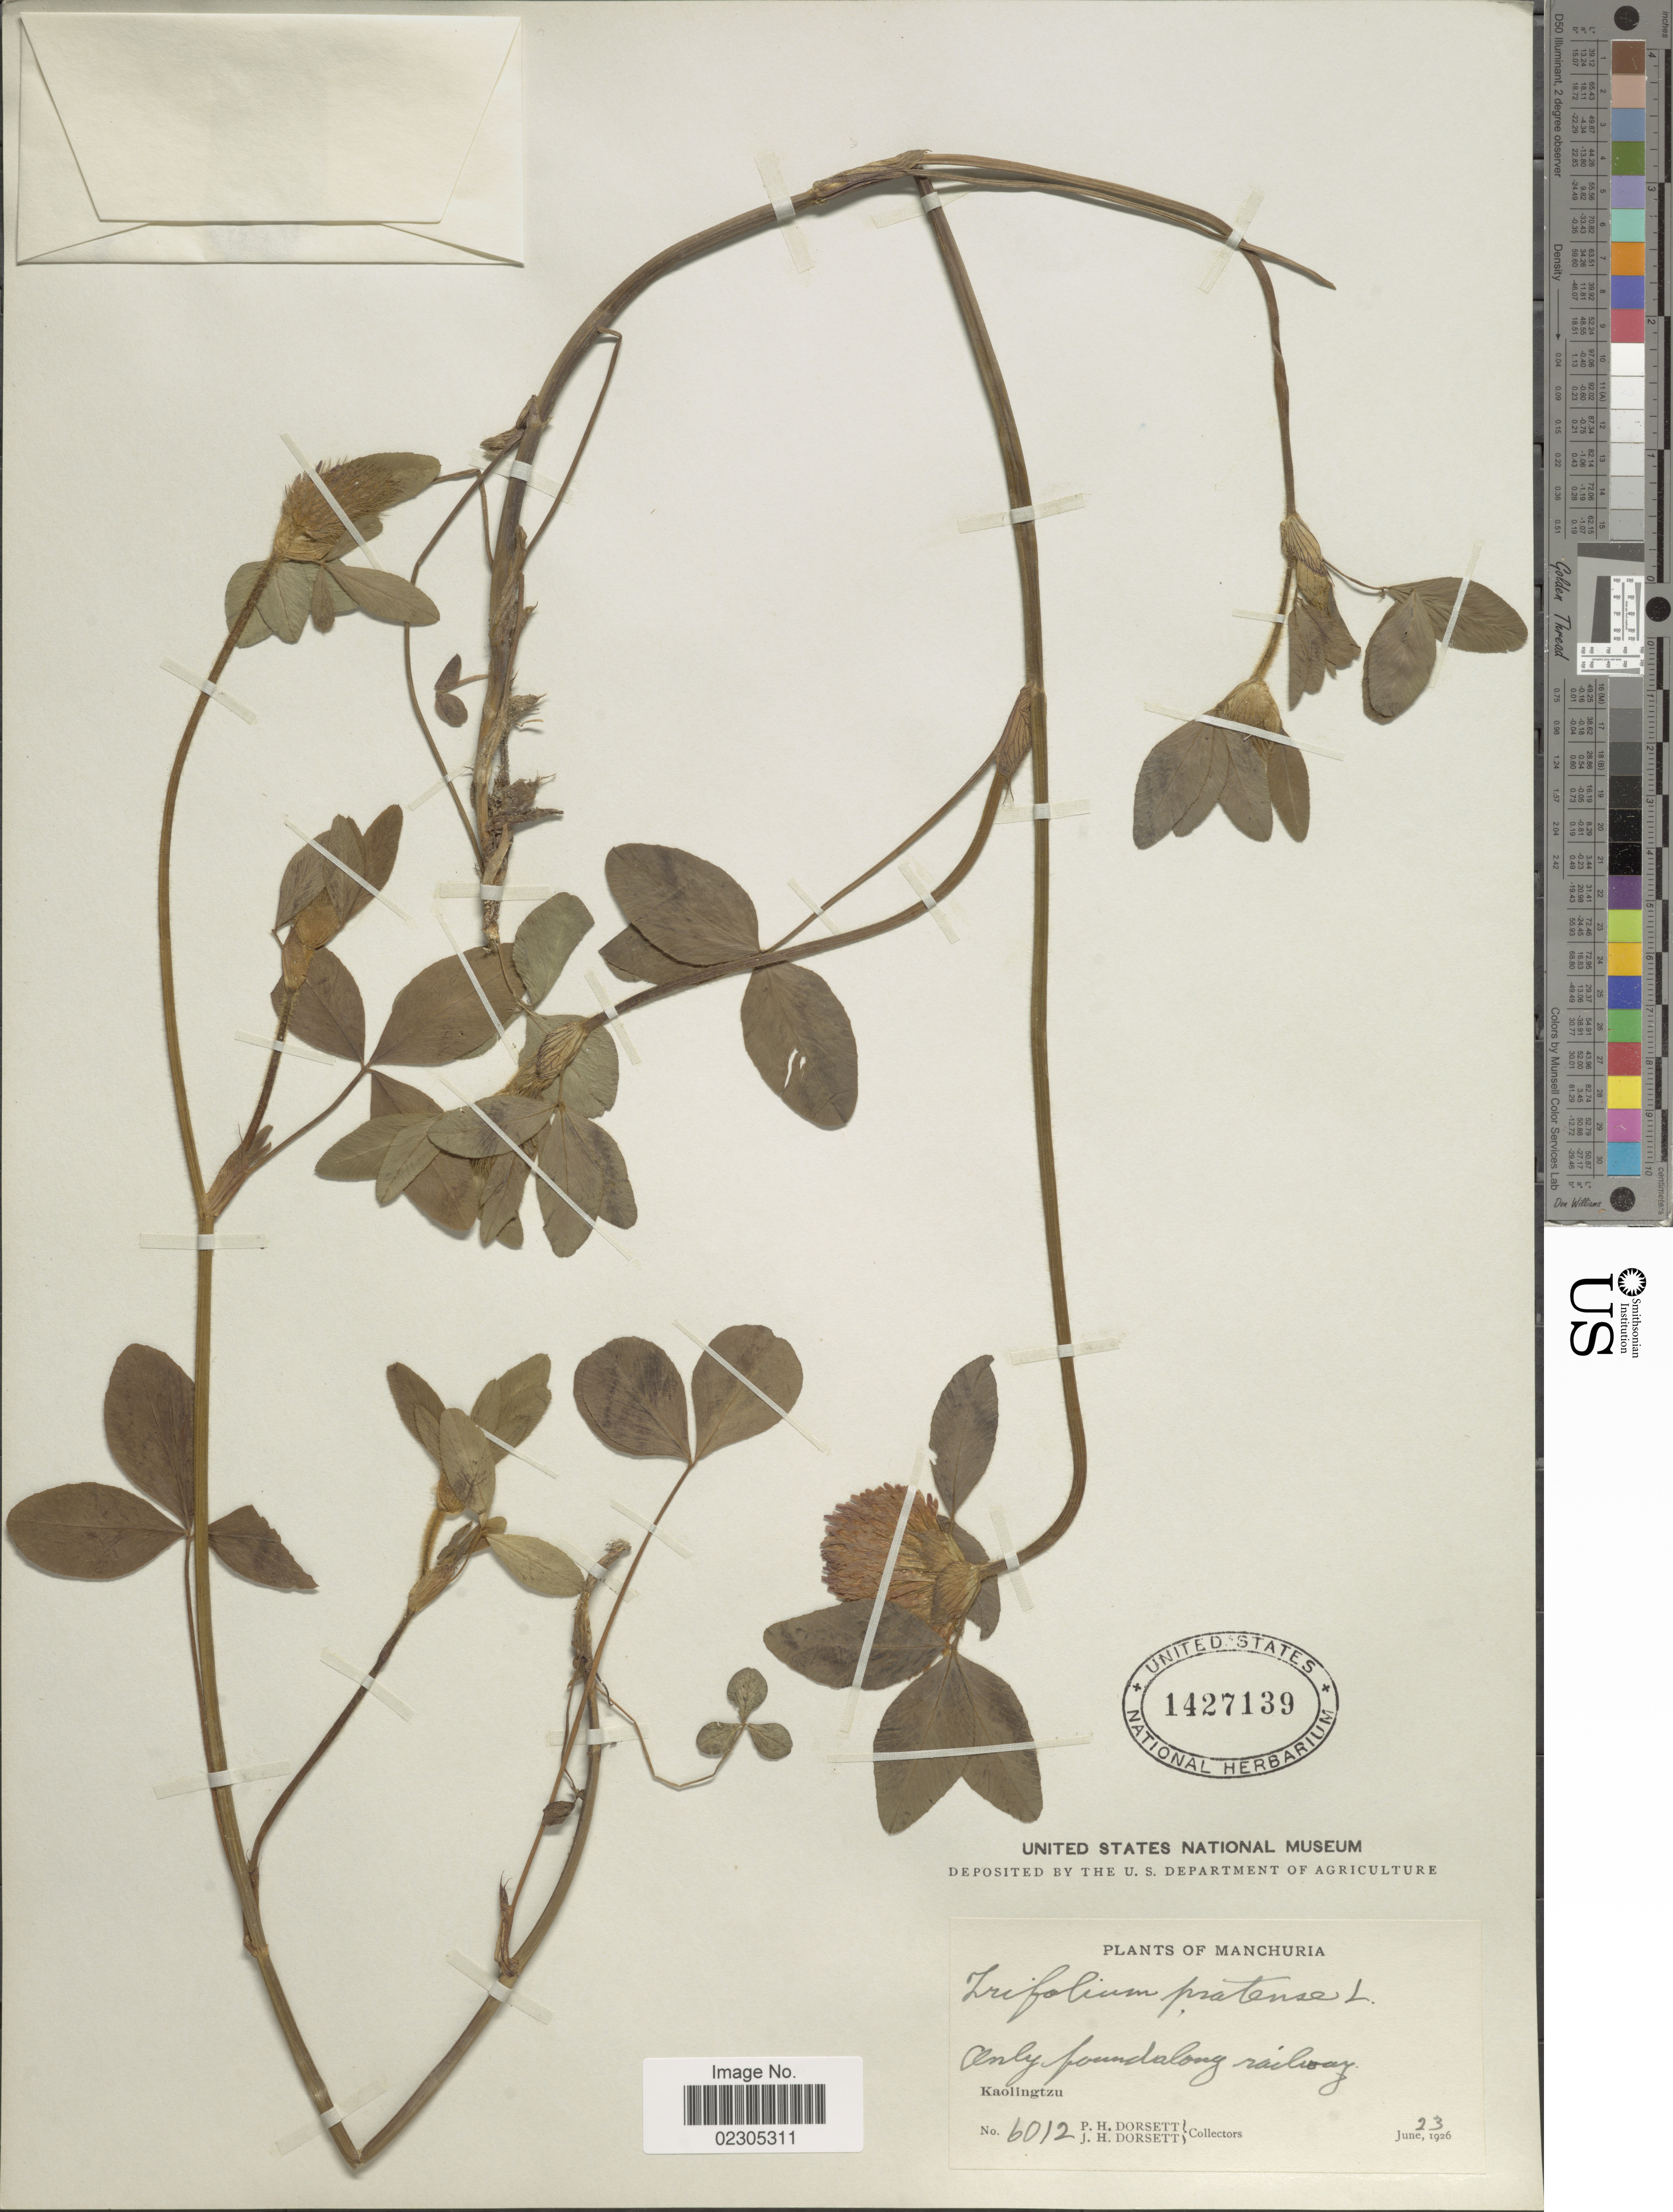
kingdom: Plantae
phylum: Tracheophyta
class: Magnoliopsida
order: Fabales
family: Fabaceae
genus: Trifolium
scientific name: Trifolium pratense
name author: L.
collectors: P. H. Dorsett & J. Dorsett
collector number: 6012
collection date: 1926-06-23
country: China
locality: Manchuria, Kaolingtzu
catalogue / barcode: US 1427139